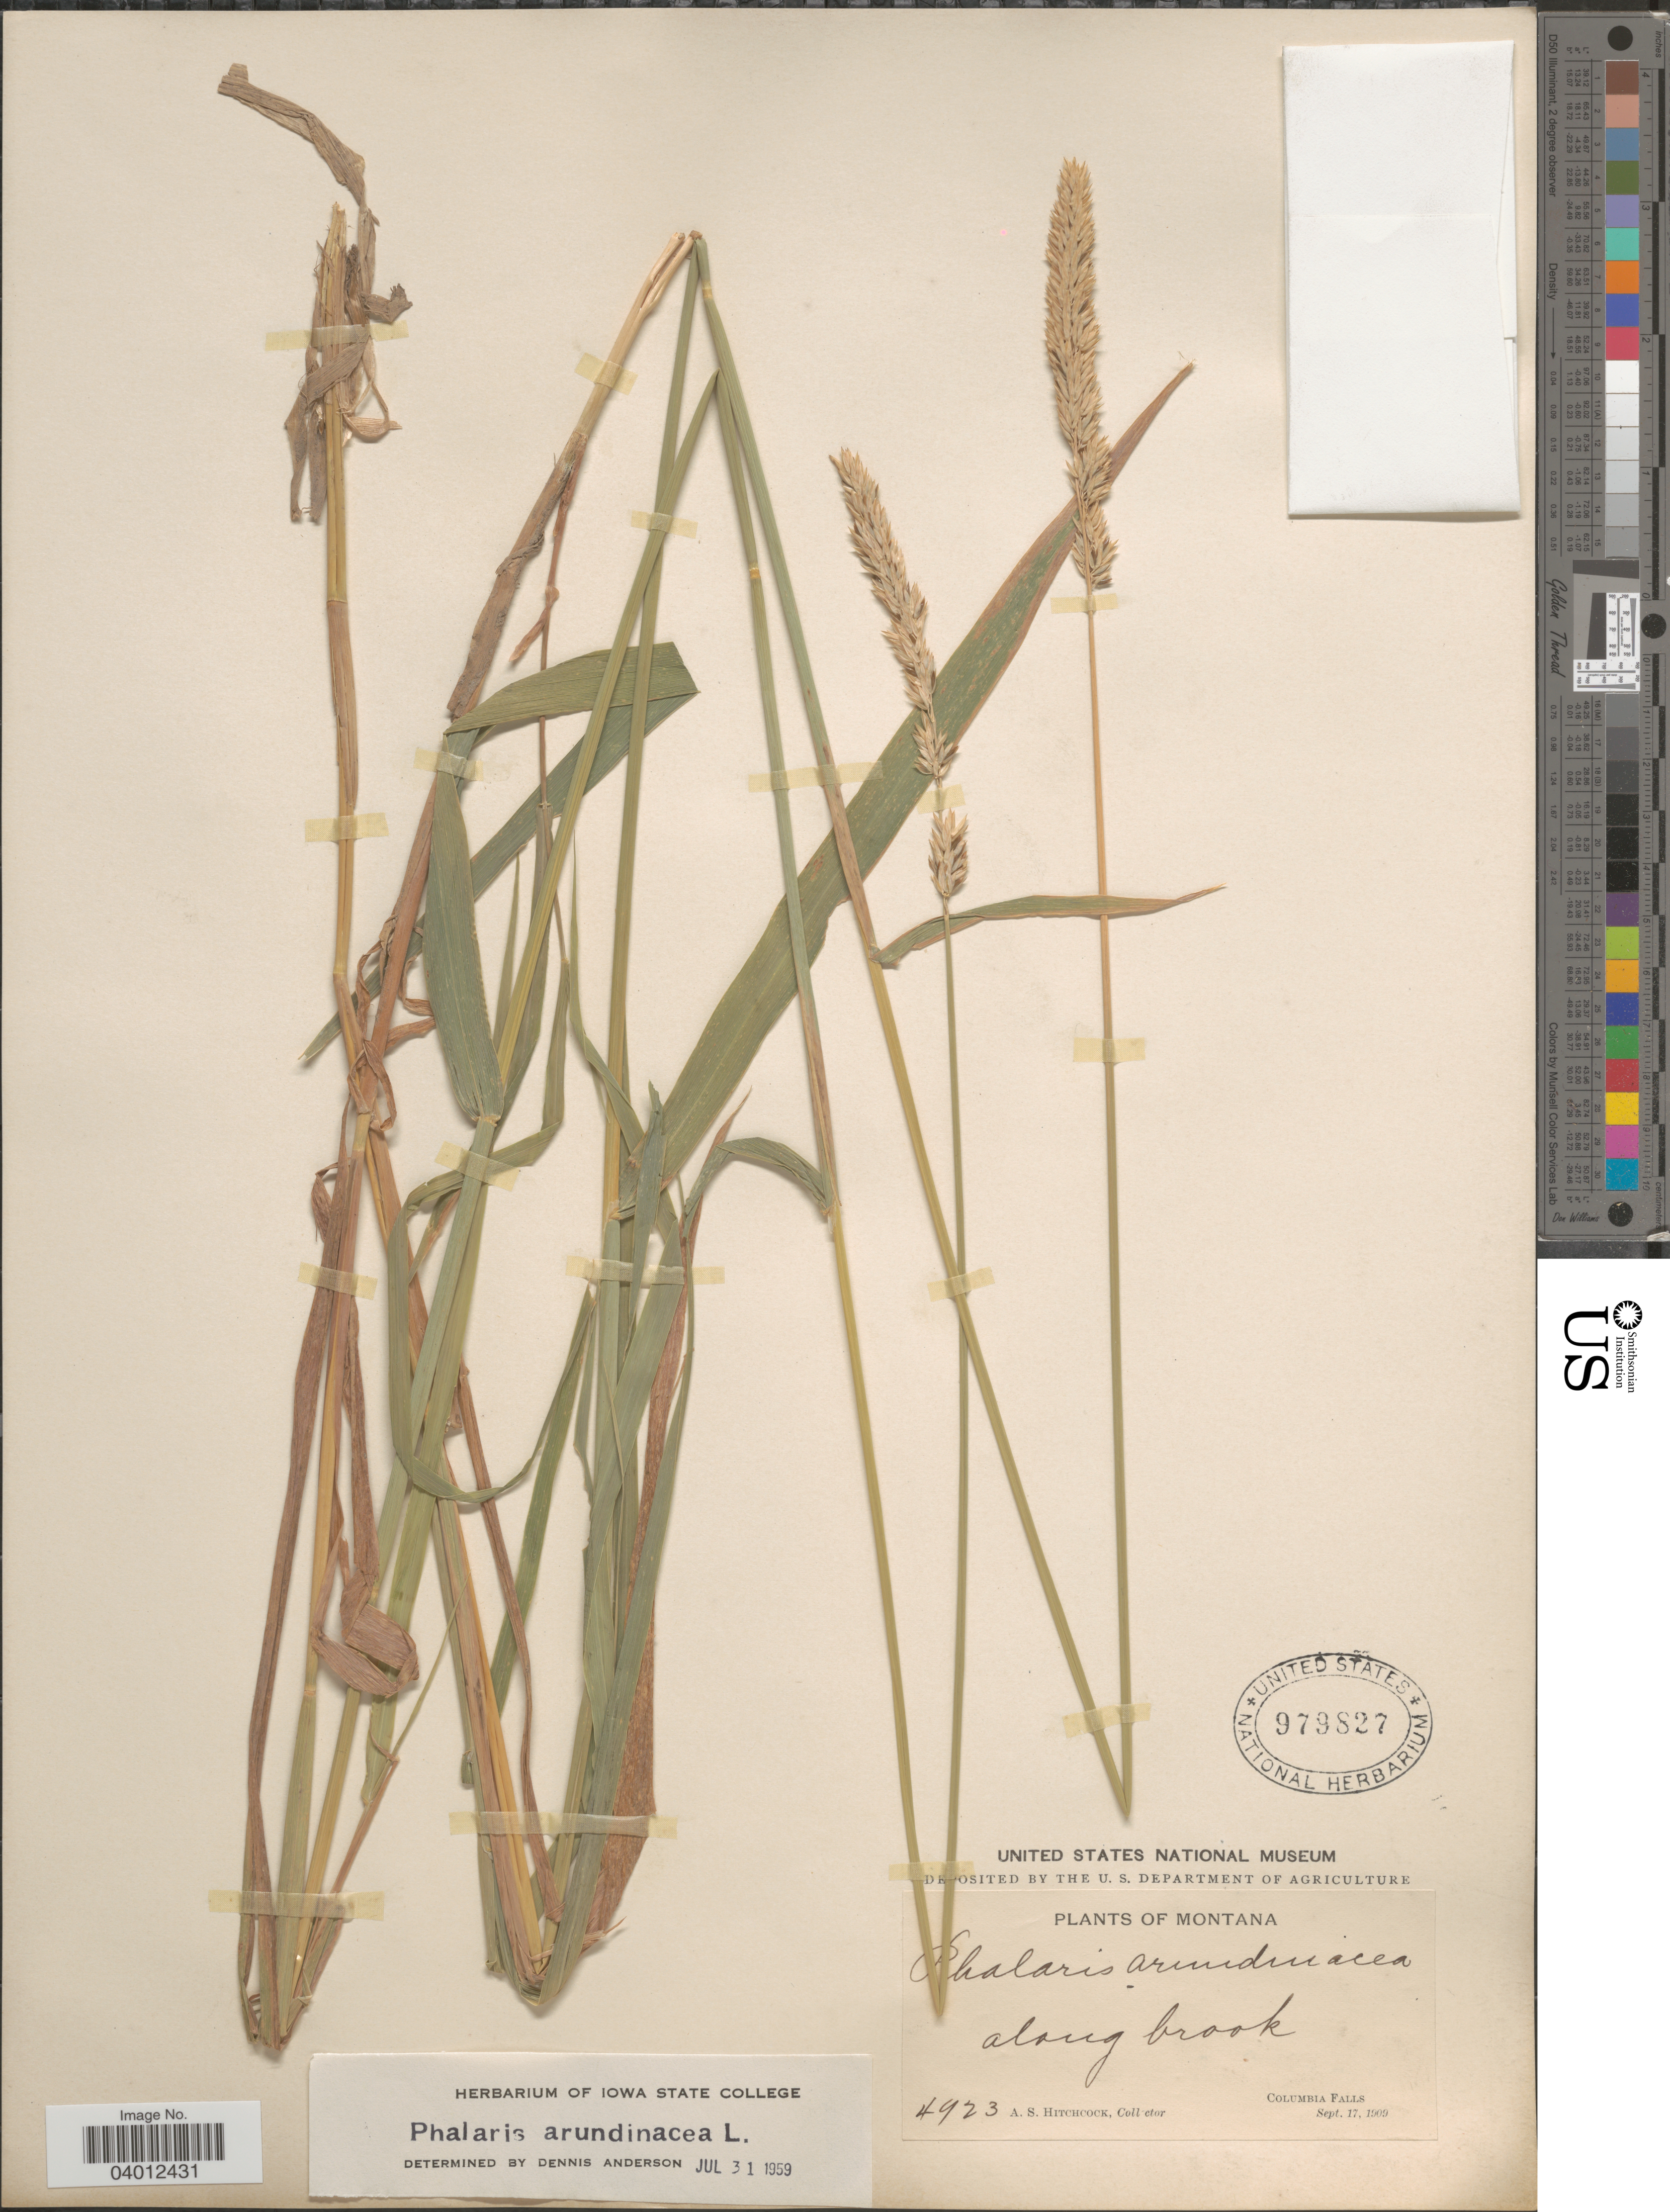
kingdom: Plantae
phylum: Tracheophyta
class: Liliopsida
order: Poales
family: Poaceae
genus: Phalaris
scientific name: Phalaris arundinacea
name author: L.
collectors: A. S. Hitchcock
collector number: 4923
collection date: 1909-09-17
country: United States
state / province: Montana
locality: Columbia Falls.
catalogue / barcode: US 979827